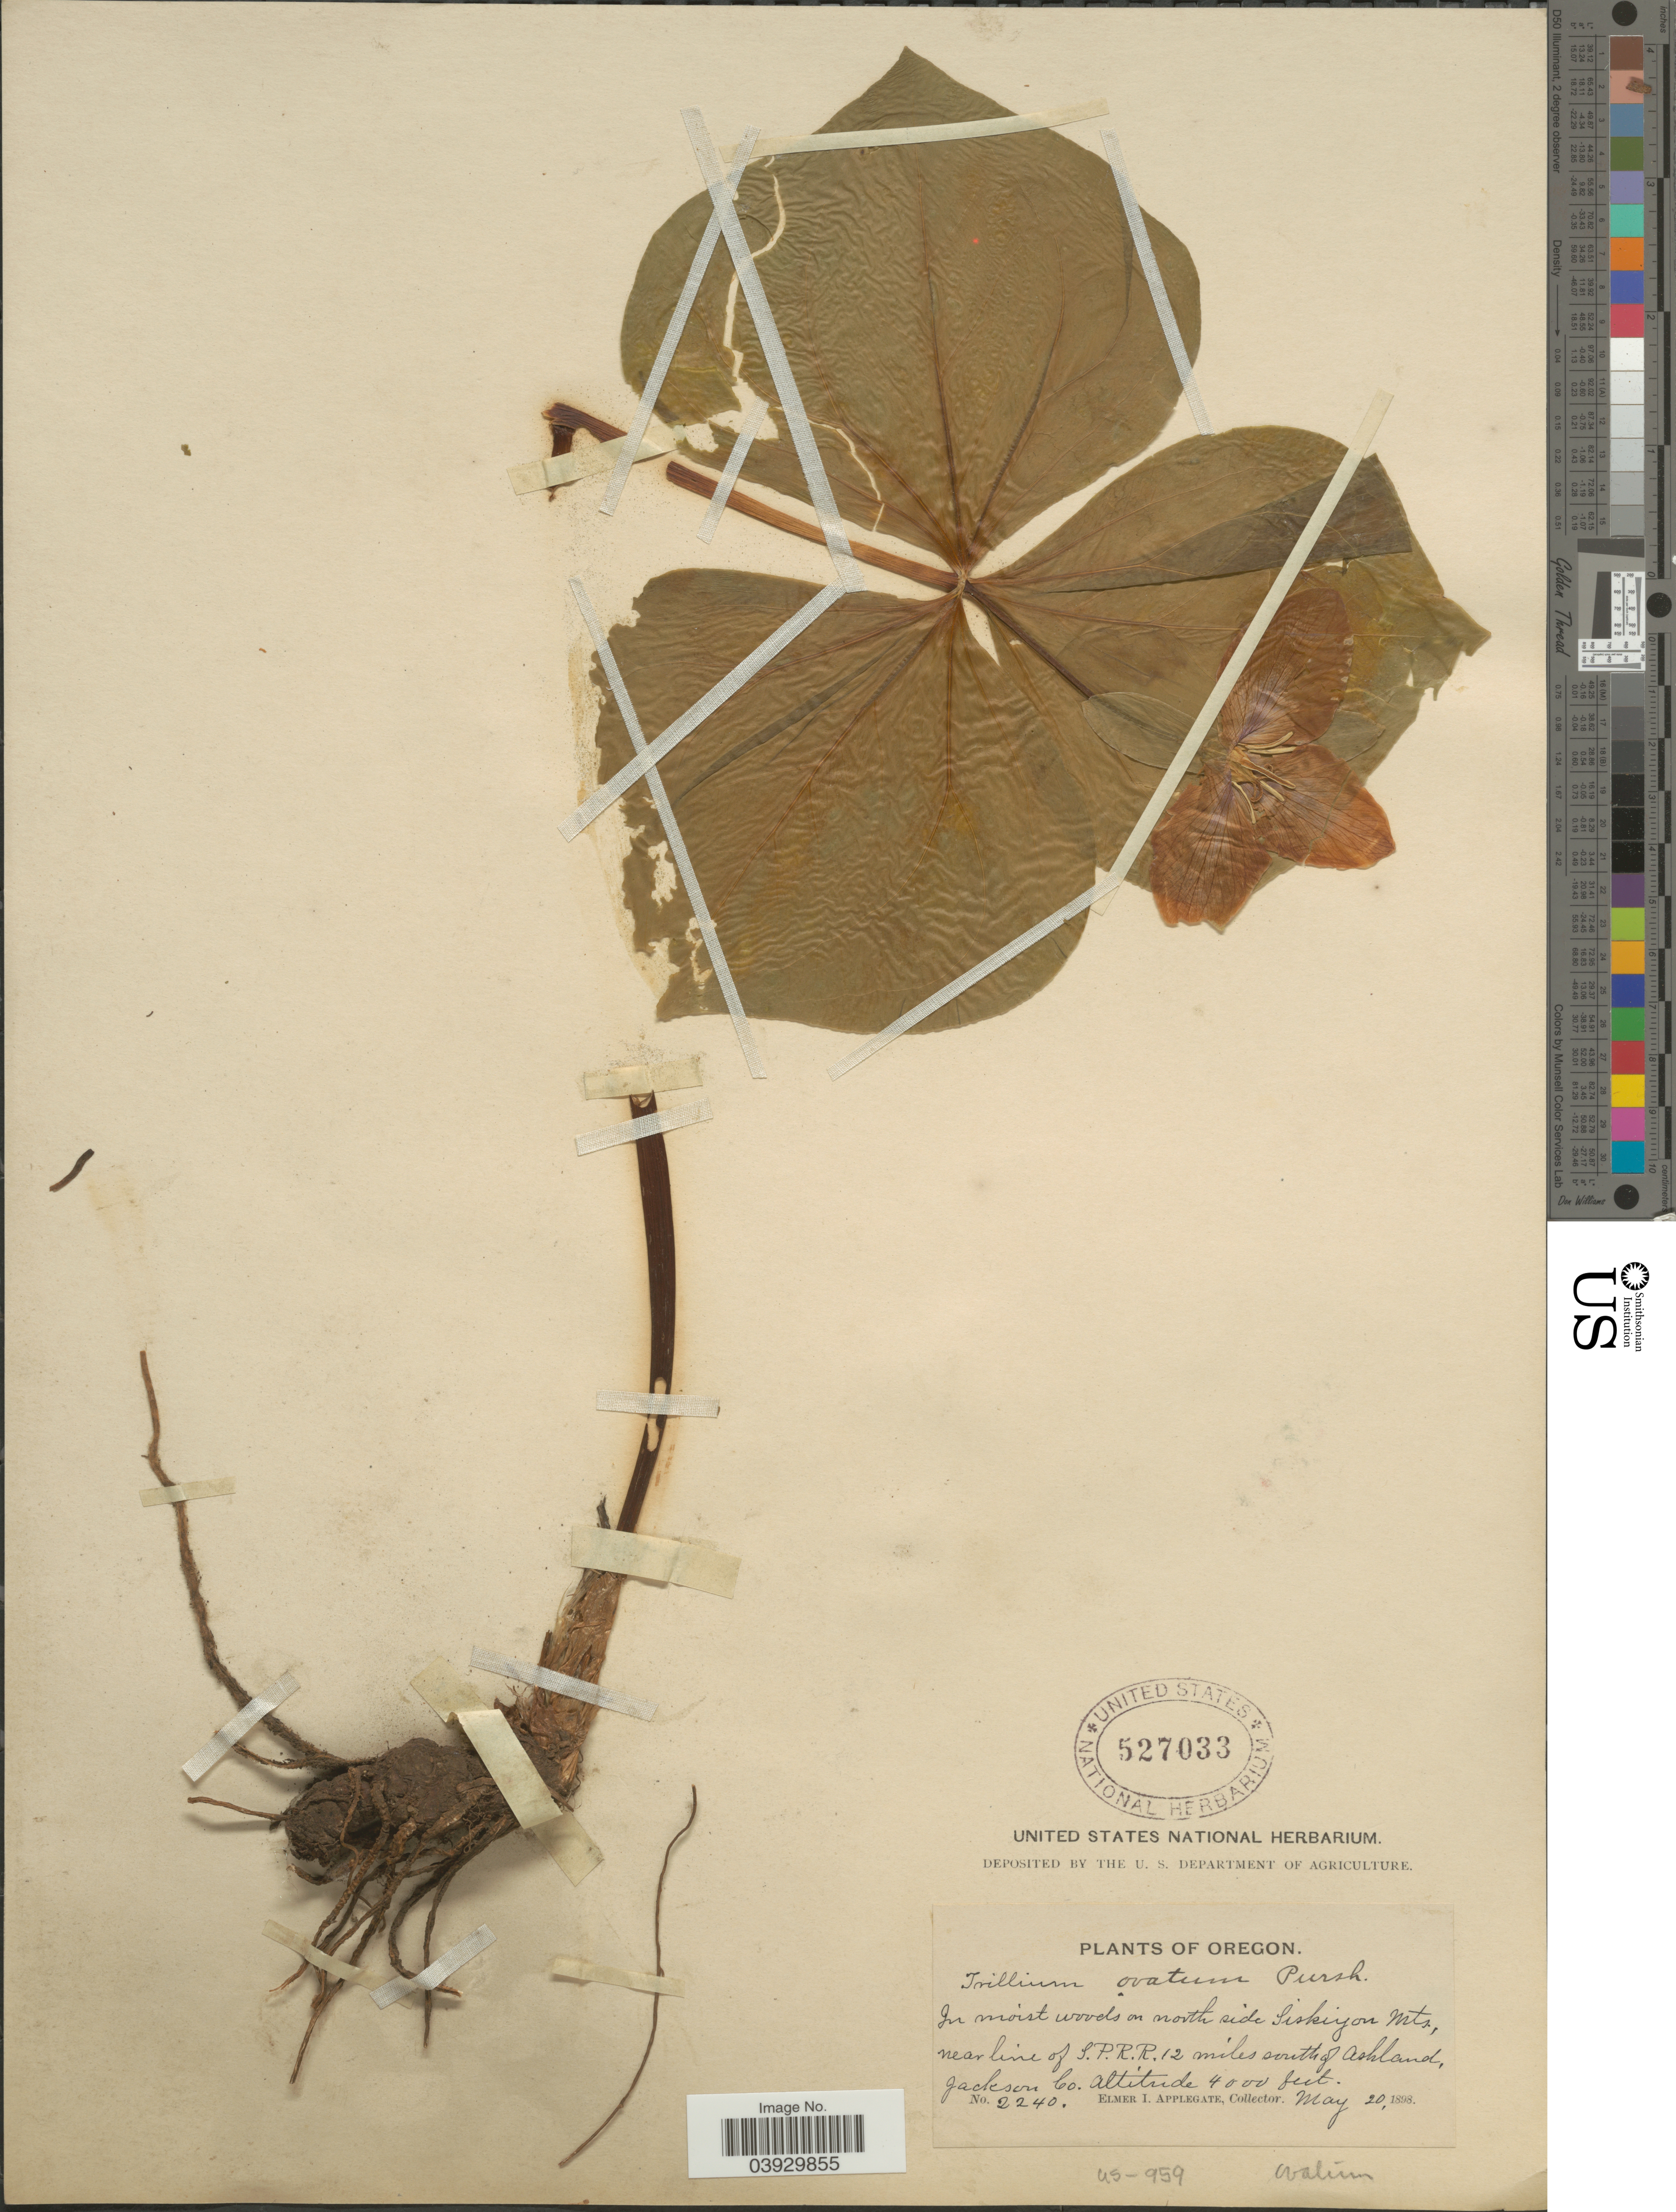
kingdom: Plantae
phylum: Tracheophyta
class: Liliopsida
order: Liliales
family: Melanthiaceae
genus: Trillium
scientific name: Trillium ovatum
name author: Pursh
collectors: E. I. Applegate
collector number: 2240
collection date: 1898-05-20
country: United States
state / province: Oregon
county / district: Jackson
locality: On north side Siskiyou Mts., near line of S.P.R.R. 12 miles south of Ashland, Jackson Co.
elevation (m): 1219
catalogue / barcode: US 527033